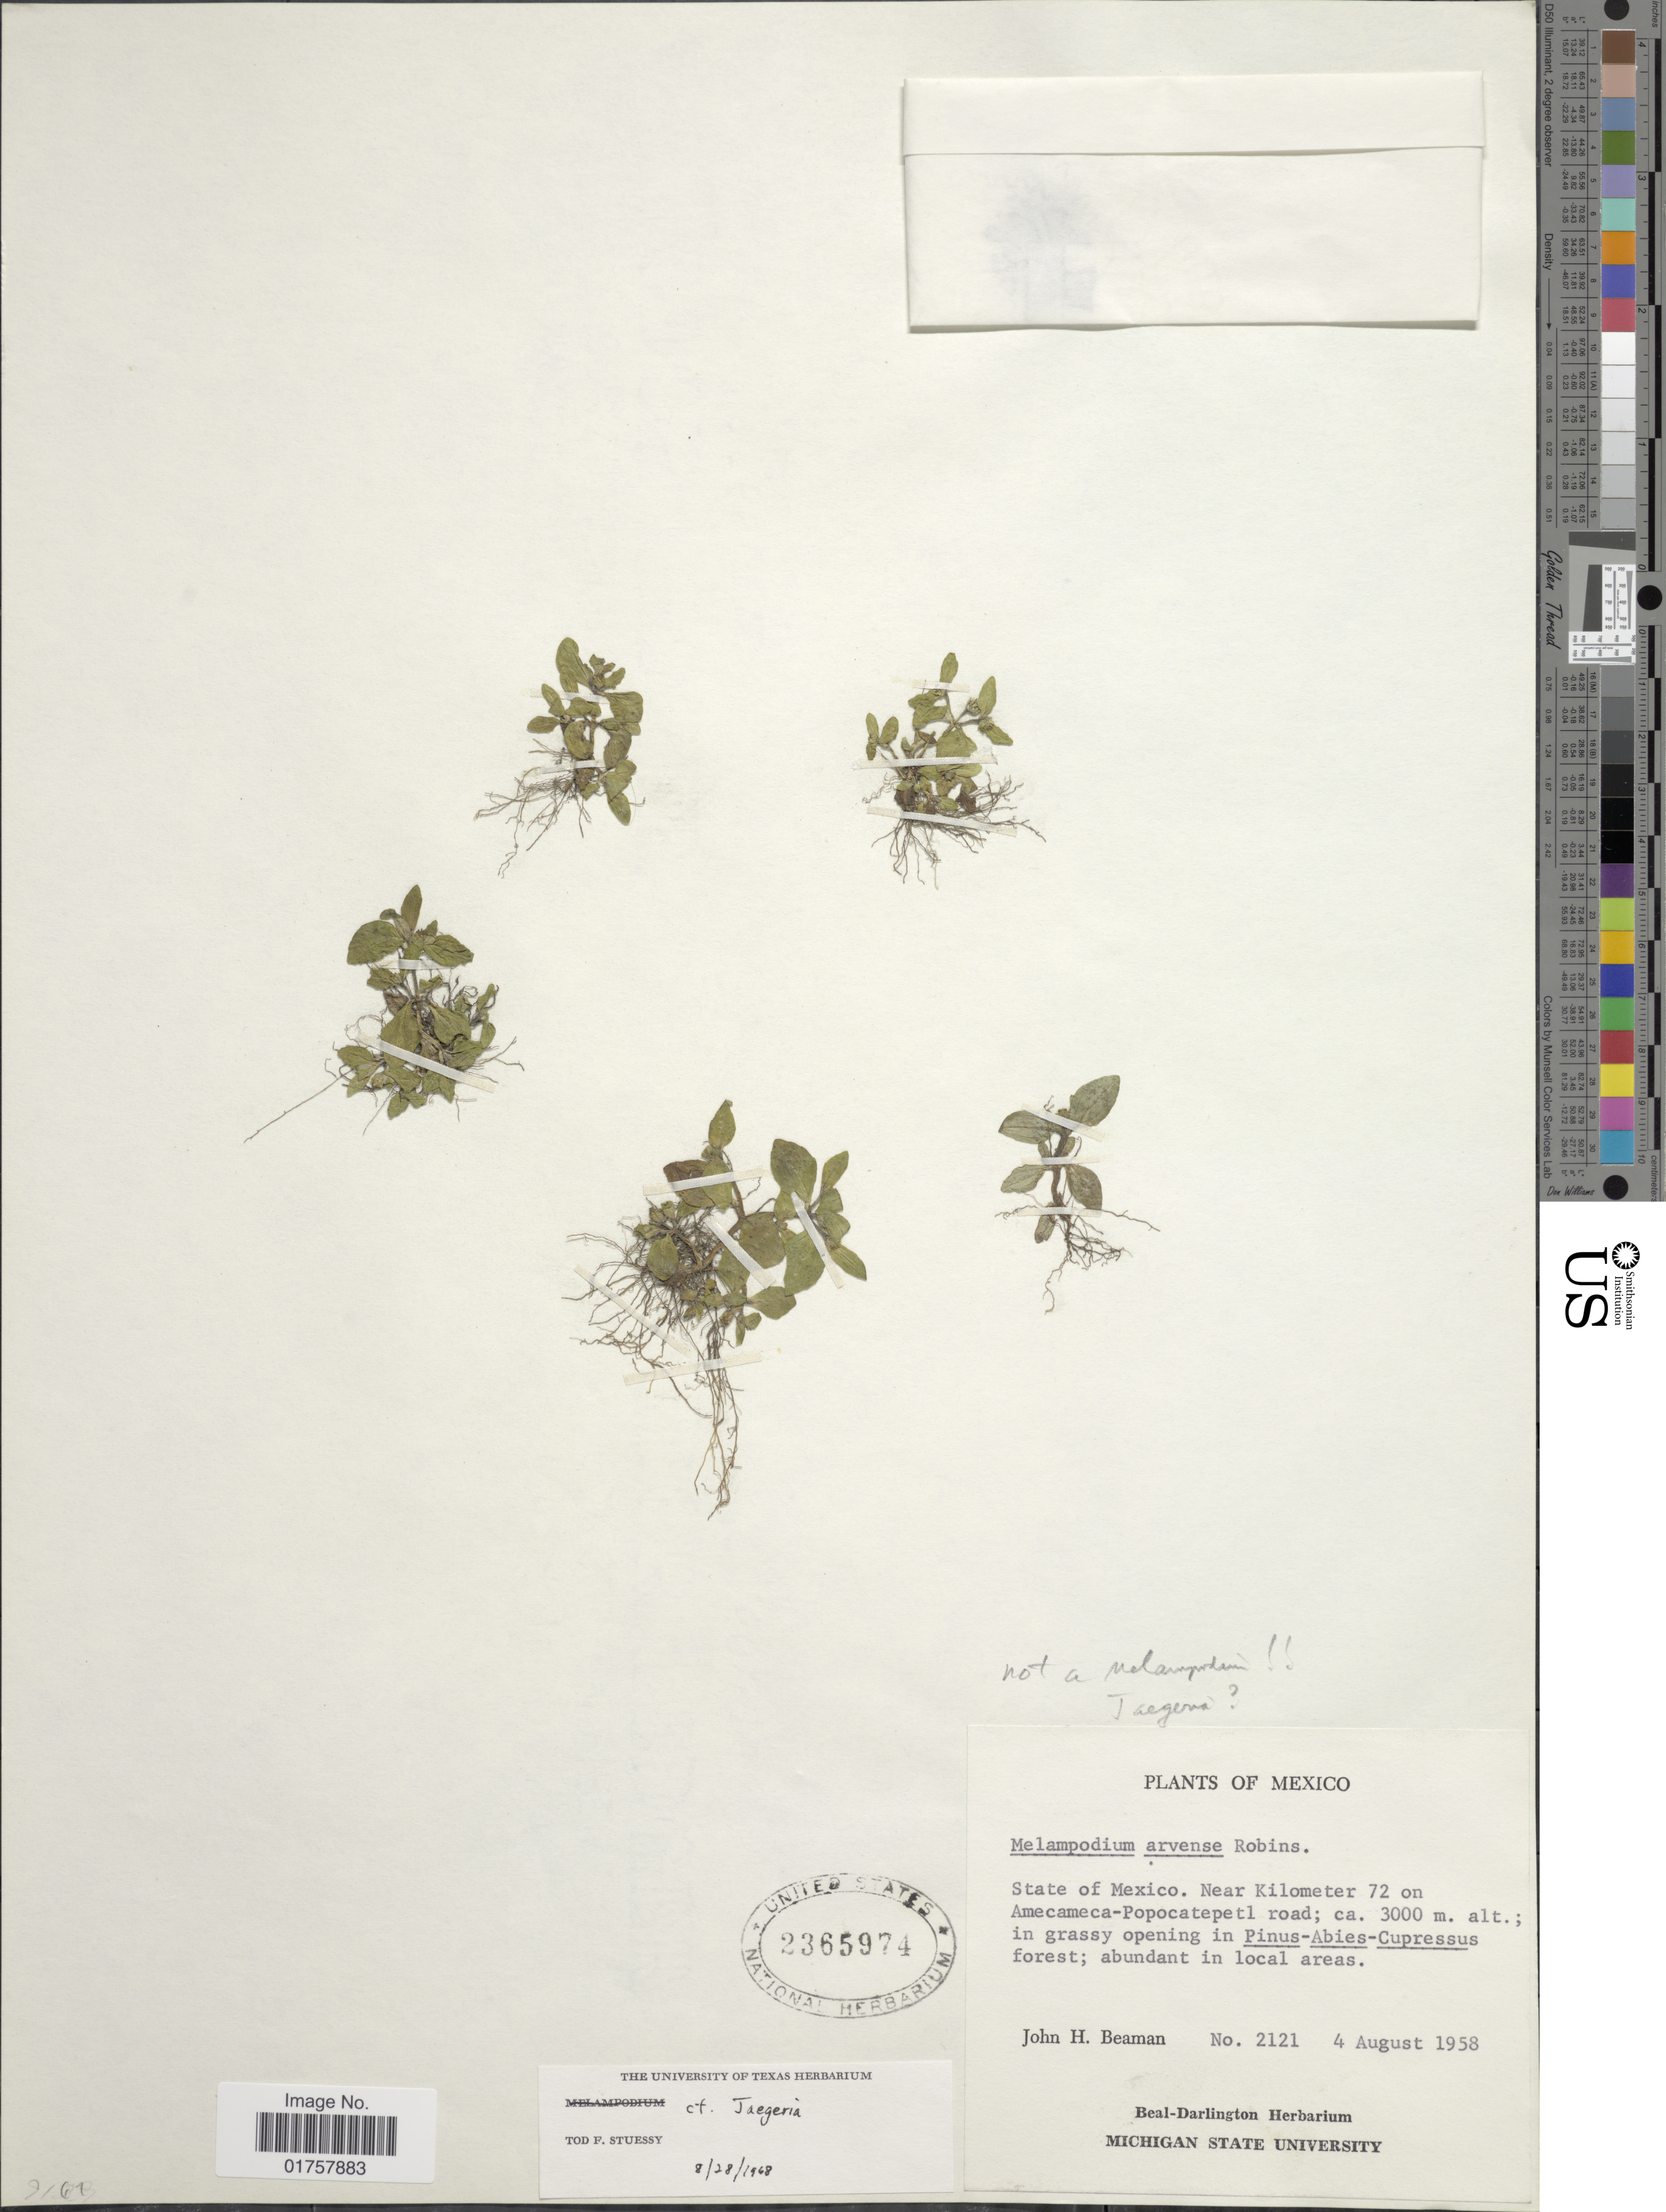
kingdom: Plantae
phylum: Tracheophyta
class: Magnoliopsida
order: Asterales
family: Asteraceae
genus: Jaegeria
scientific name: Jaegeria hirta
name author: (Lag.) Less.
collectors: J. H. Beaman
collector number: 2121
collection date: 1958-08-04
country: Mexico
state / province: México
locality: Near Kilometer 72 on Amecameca-Popocatepetl road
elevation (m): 3000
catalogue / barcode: US 2365974